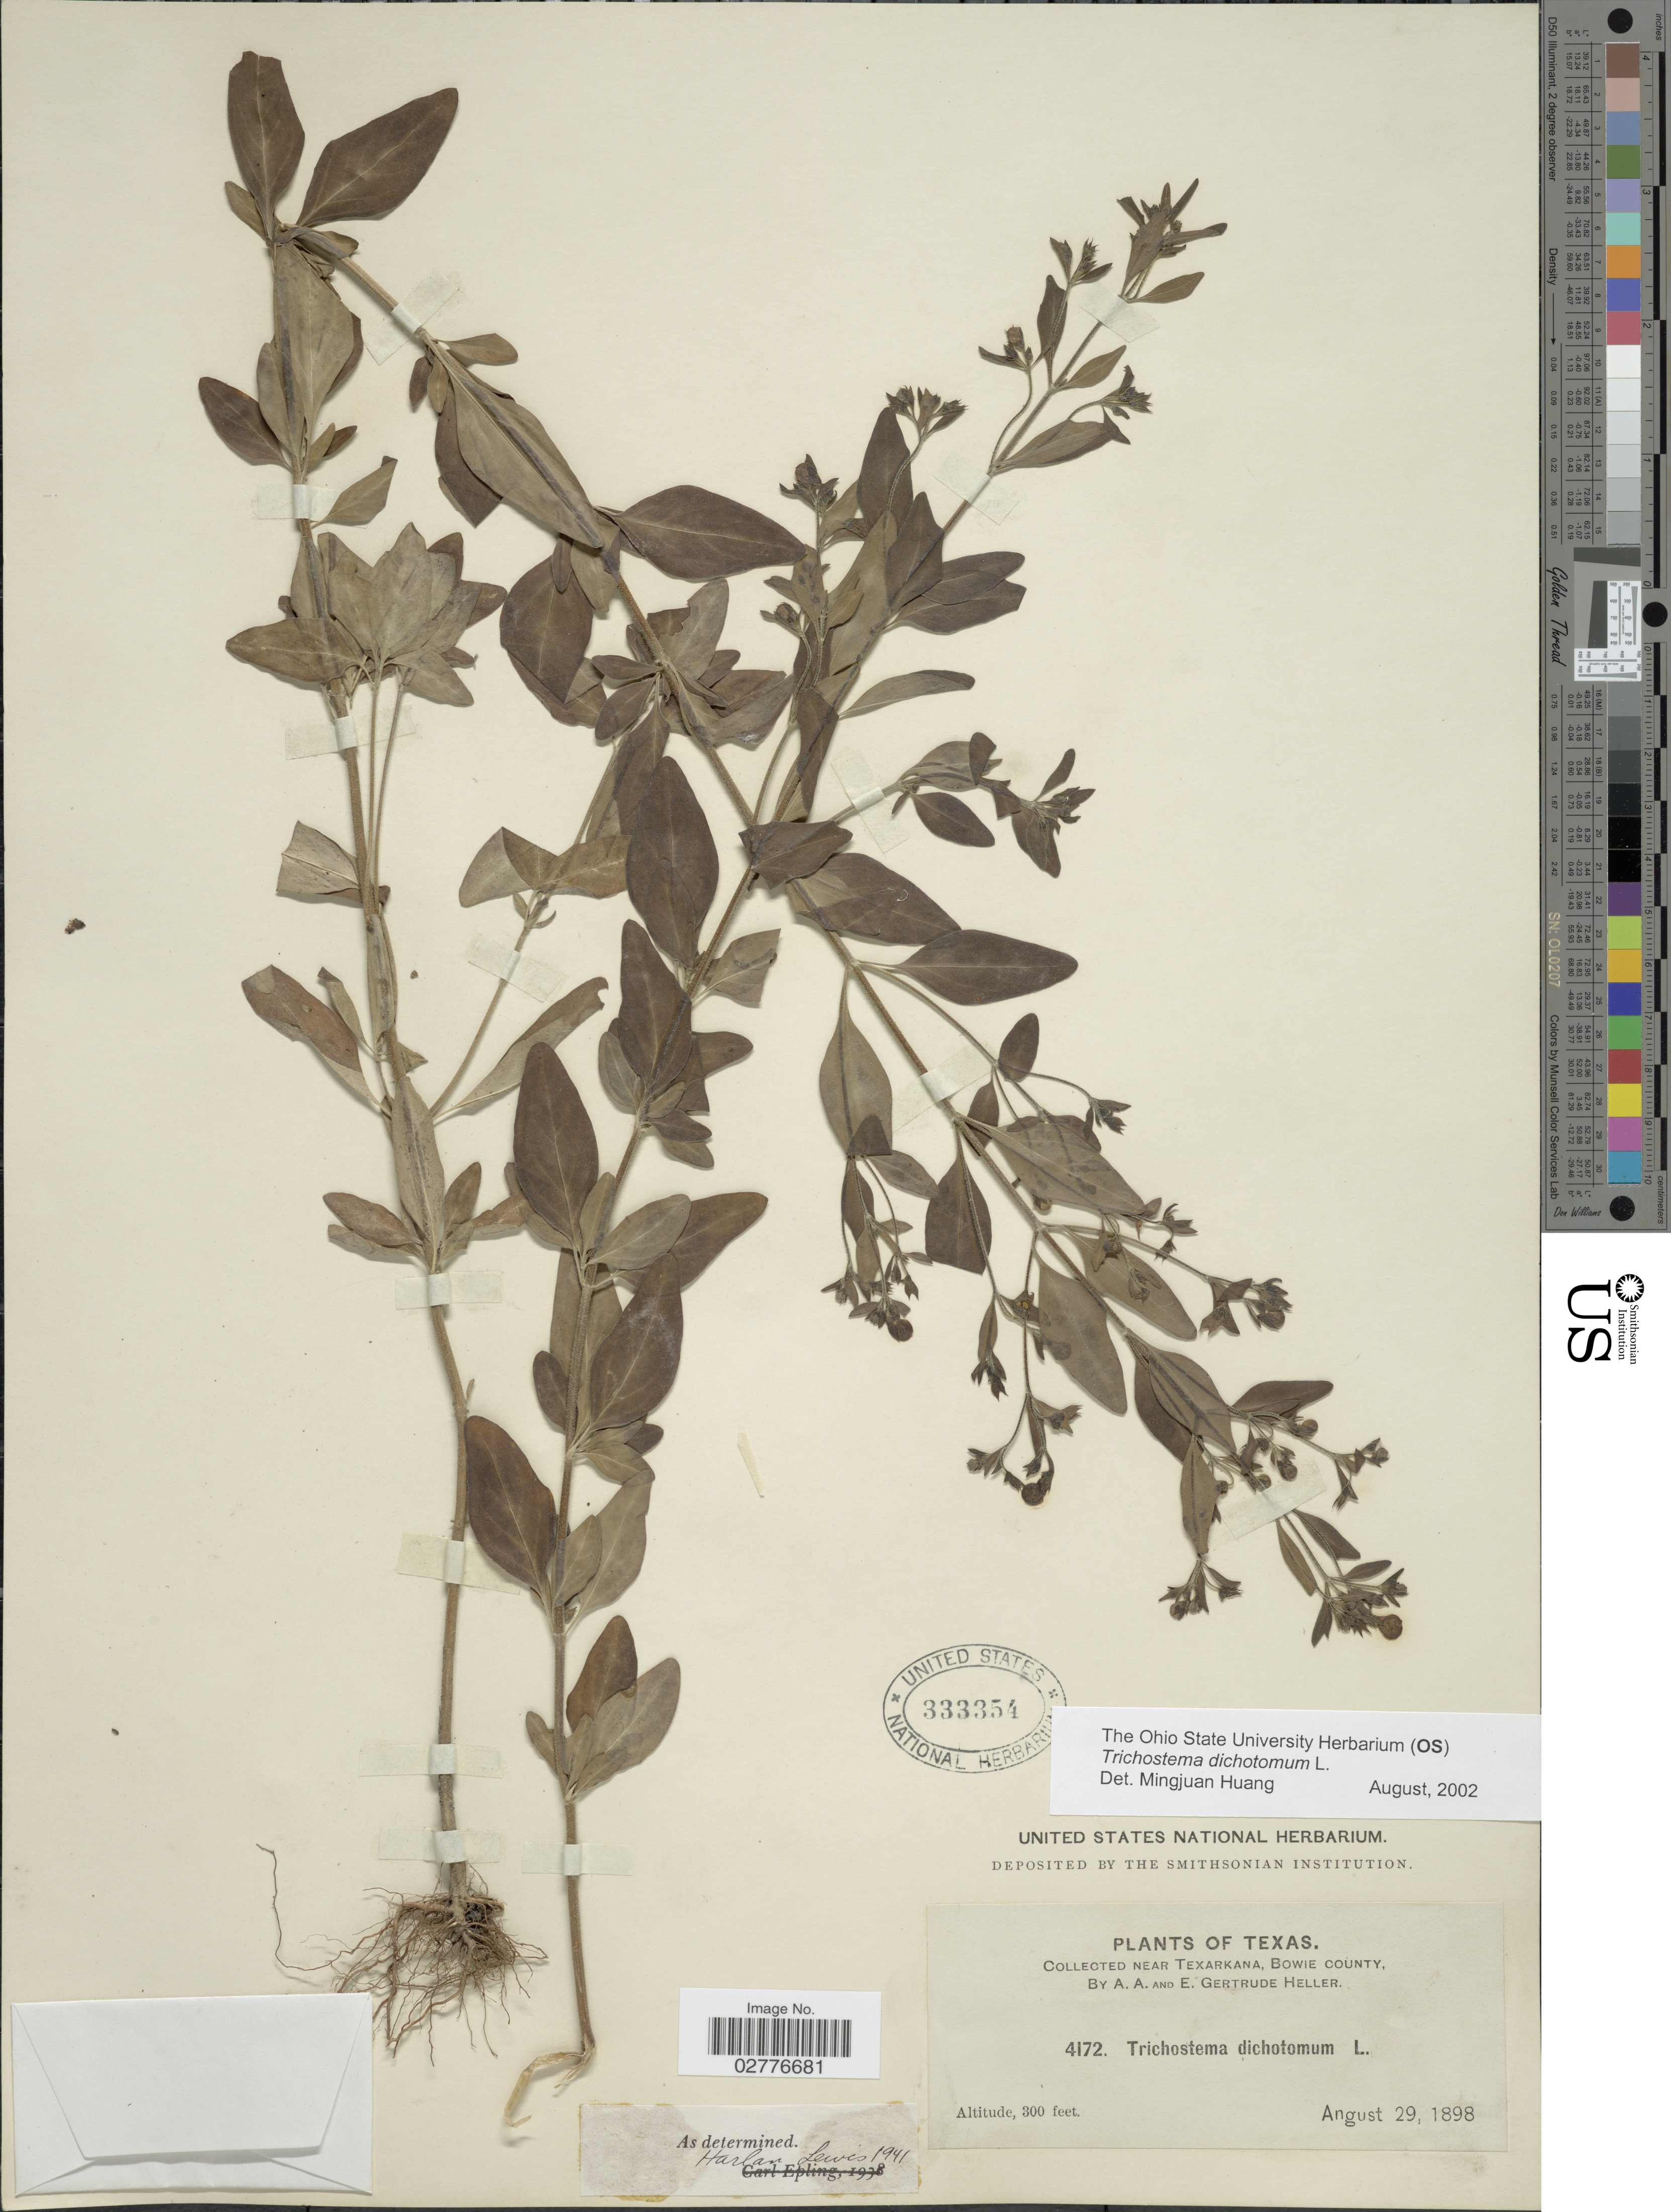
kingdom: Plantae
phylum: Tracheophyta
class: Magnoliopsida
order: Lamiales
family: Lamiaceae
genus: Trichostema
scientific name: Trichostema dichotomum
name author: L.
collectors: A. A. Heller & E. Gertrude Heller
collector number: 4172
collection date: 1898-08-29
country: United States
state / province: Texas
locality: Near Texarkana, Bowie County.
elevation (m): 91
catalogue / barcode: US 333354